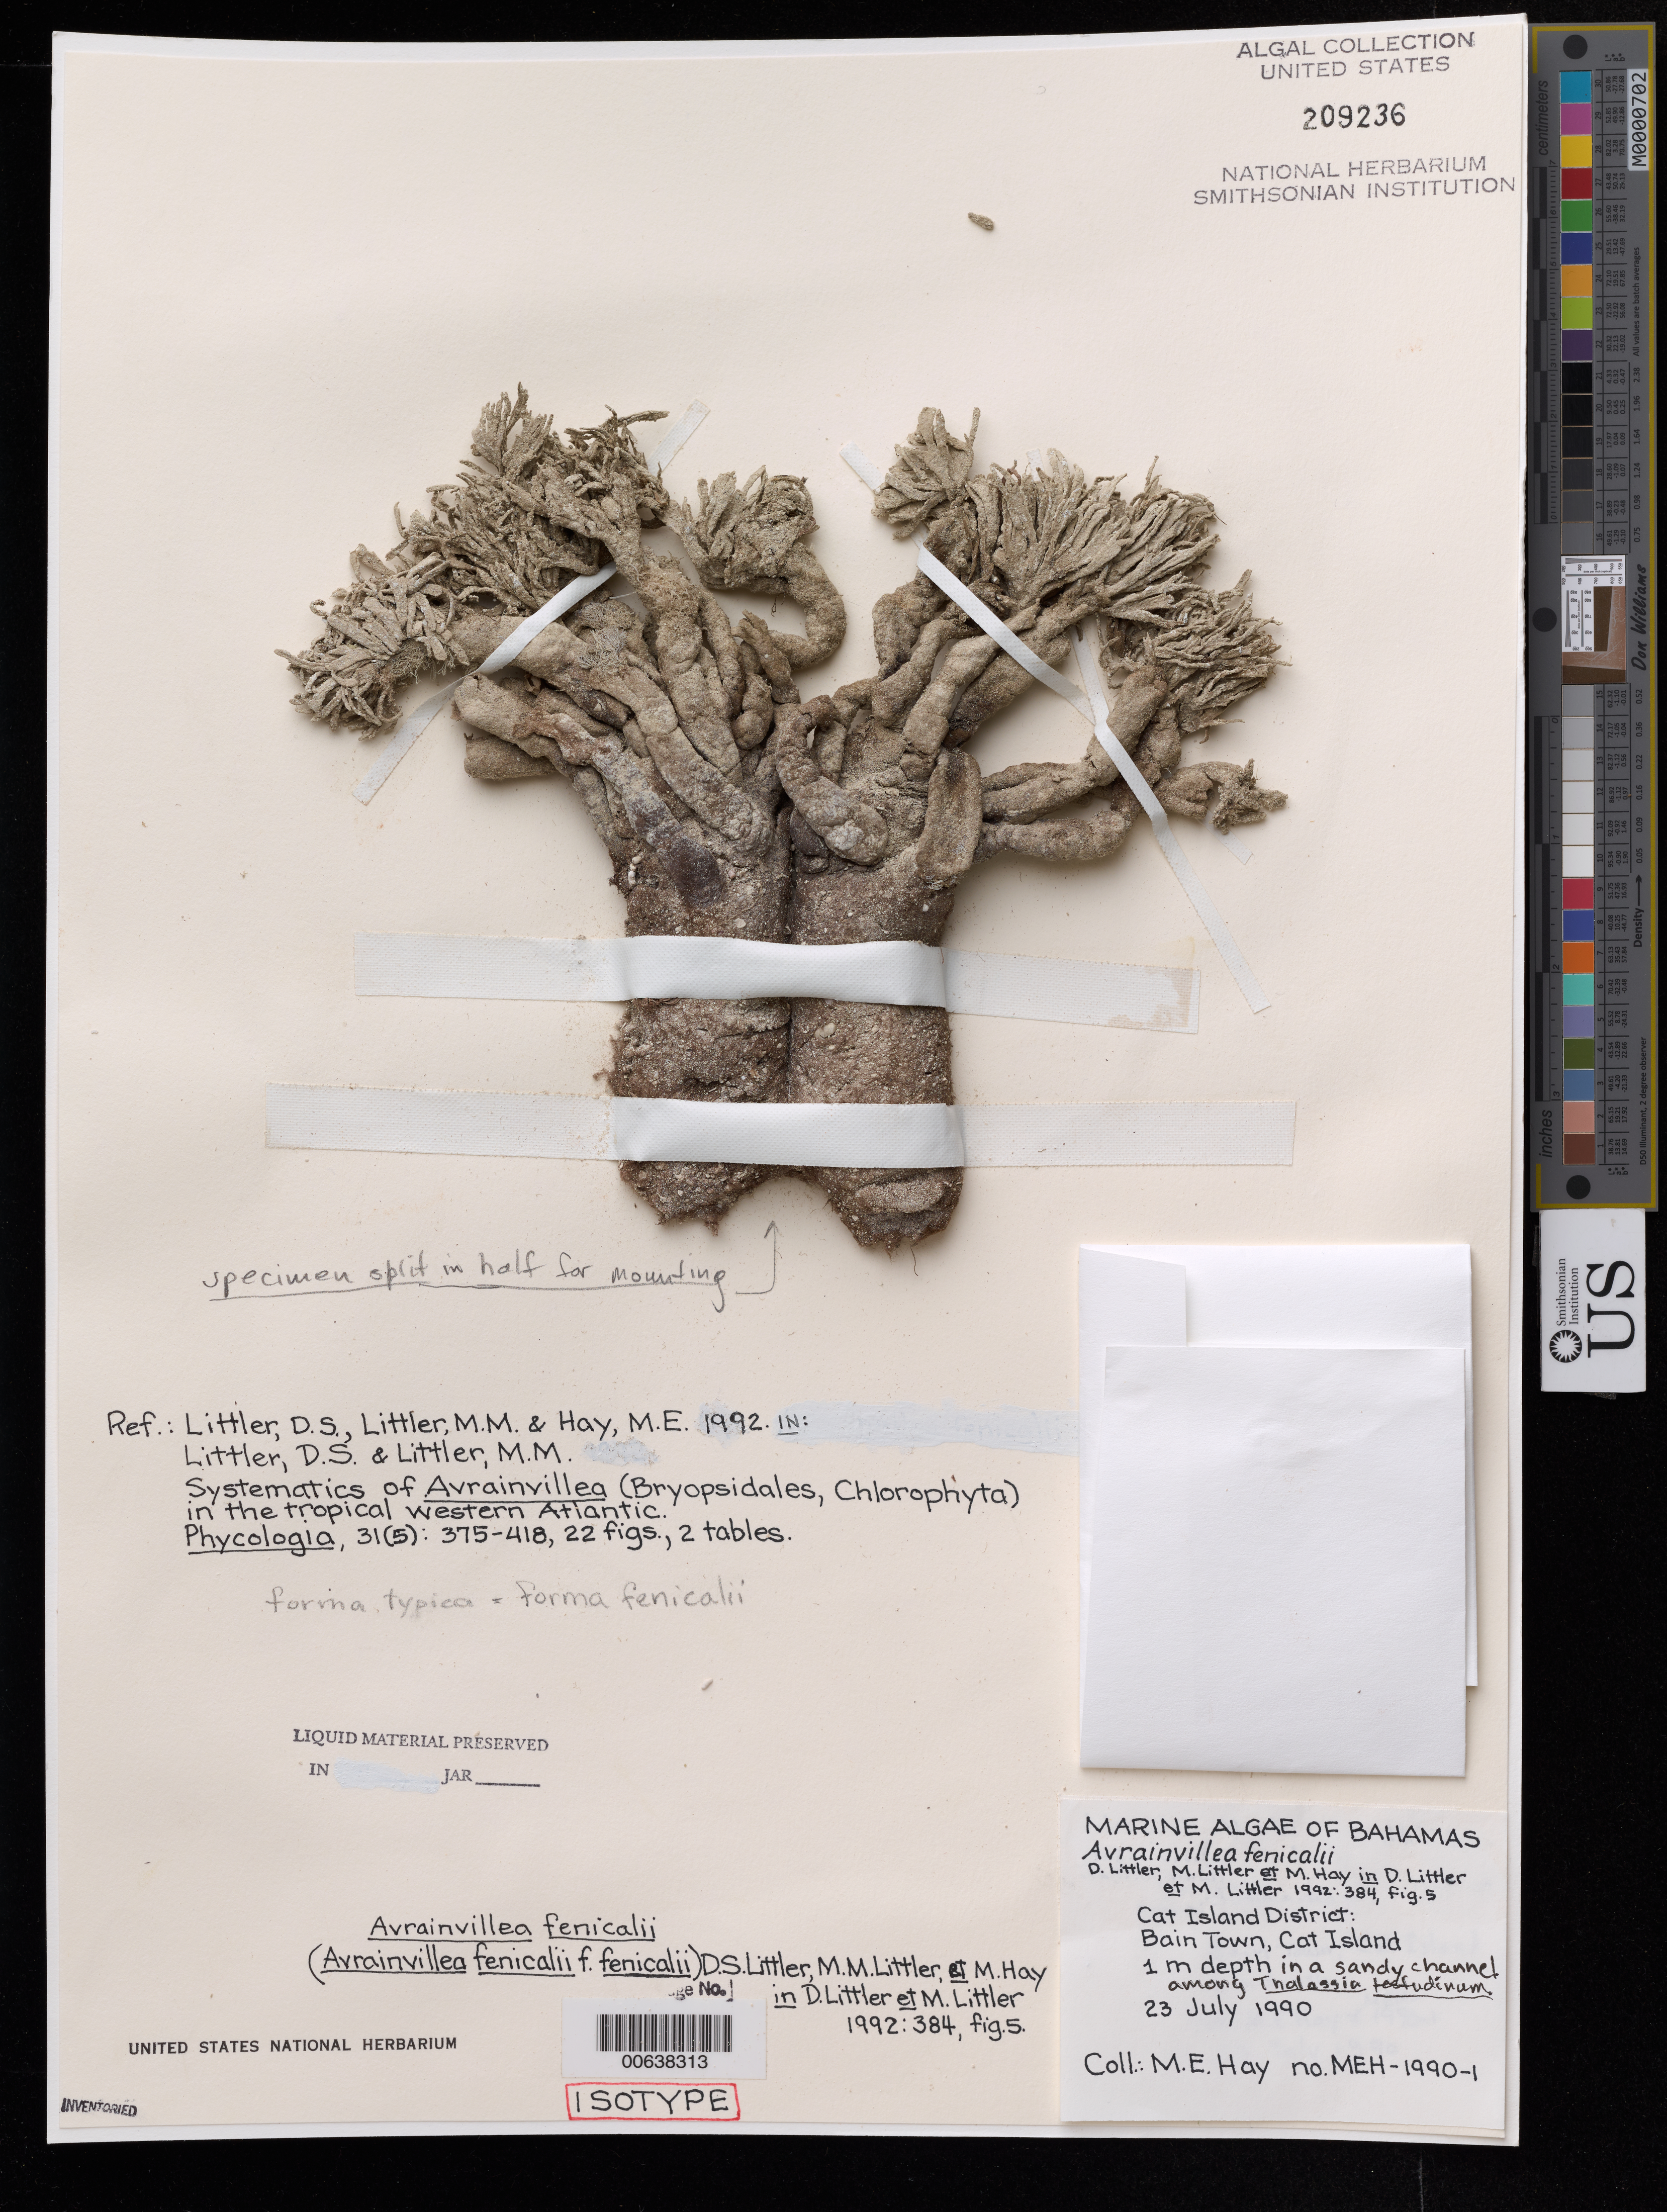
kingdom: Plantae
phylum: Chlorophyta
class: Ulvophyceae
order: Bryopsidales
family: Dichotomosiphonaceae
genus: Avrainvillea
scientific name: Avrainvillea fenicalii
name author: D.S. Littler et al. in D.S. Littler & Littler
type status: Isotype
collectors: M. E. Hay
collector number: MEH-1990-1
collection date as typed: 23 Jul 1990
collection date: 1990-07-23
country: Bahamas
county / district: Cat Island District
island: Cat Island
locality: Bain Town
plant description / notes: Questionable type designation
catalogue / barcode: US 209236